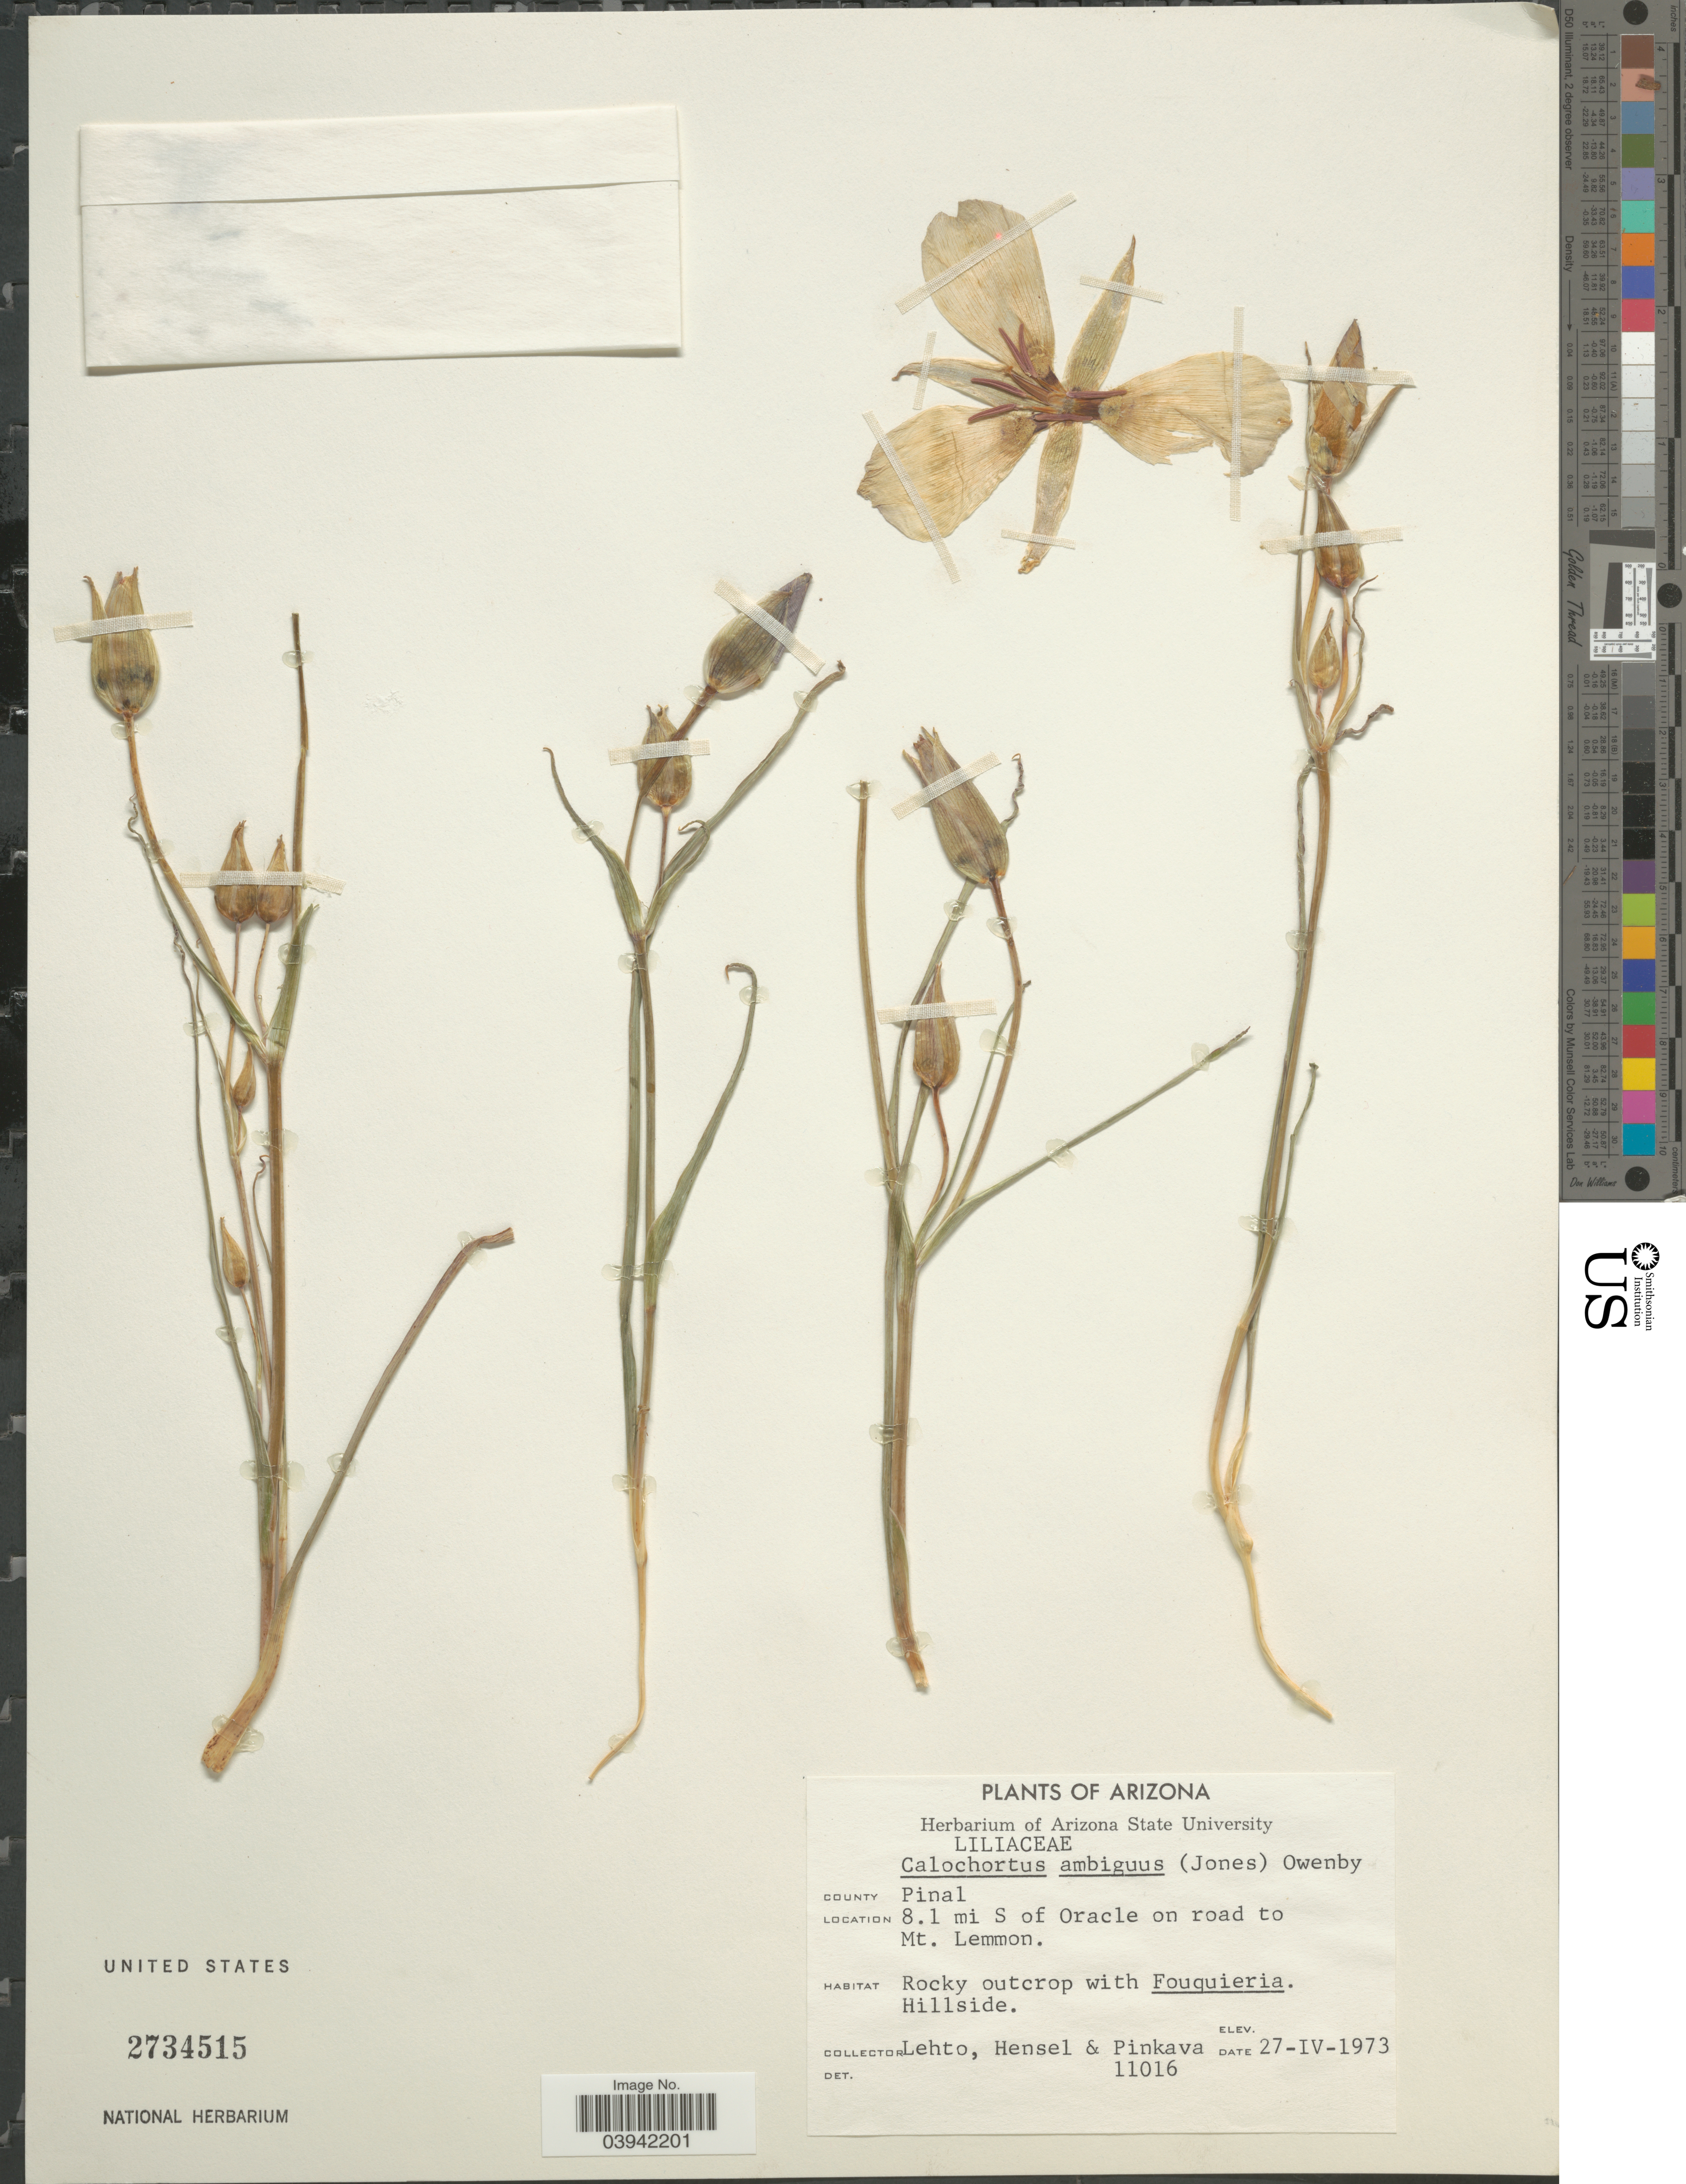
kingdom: Plantae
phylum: Tracheophyta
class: Liliopsida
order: Liliales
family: Liliaceae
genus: Calochortus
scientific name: Calochortus ambiguus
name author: (M.E. Jones) Ownbey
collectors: -. Lehto, -. Hensel & -. Pinkava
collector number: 11016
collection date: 1973-04-27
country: United States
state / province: Arizona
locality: County Pinal. 8.1 mi S of Oracle on road to Mt. Lemmon.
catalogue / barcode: US 2734515